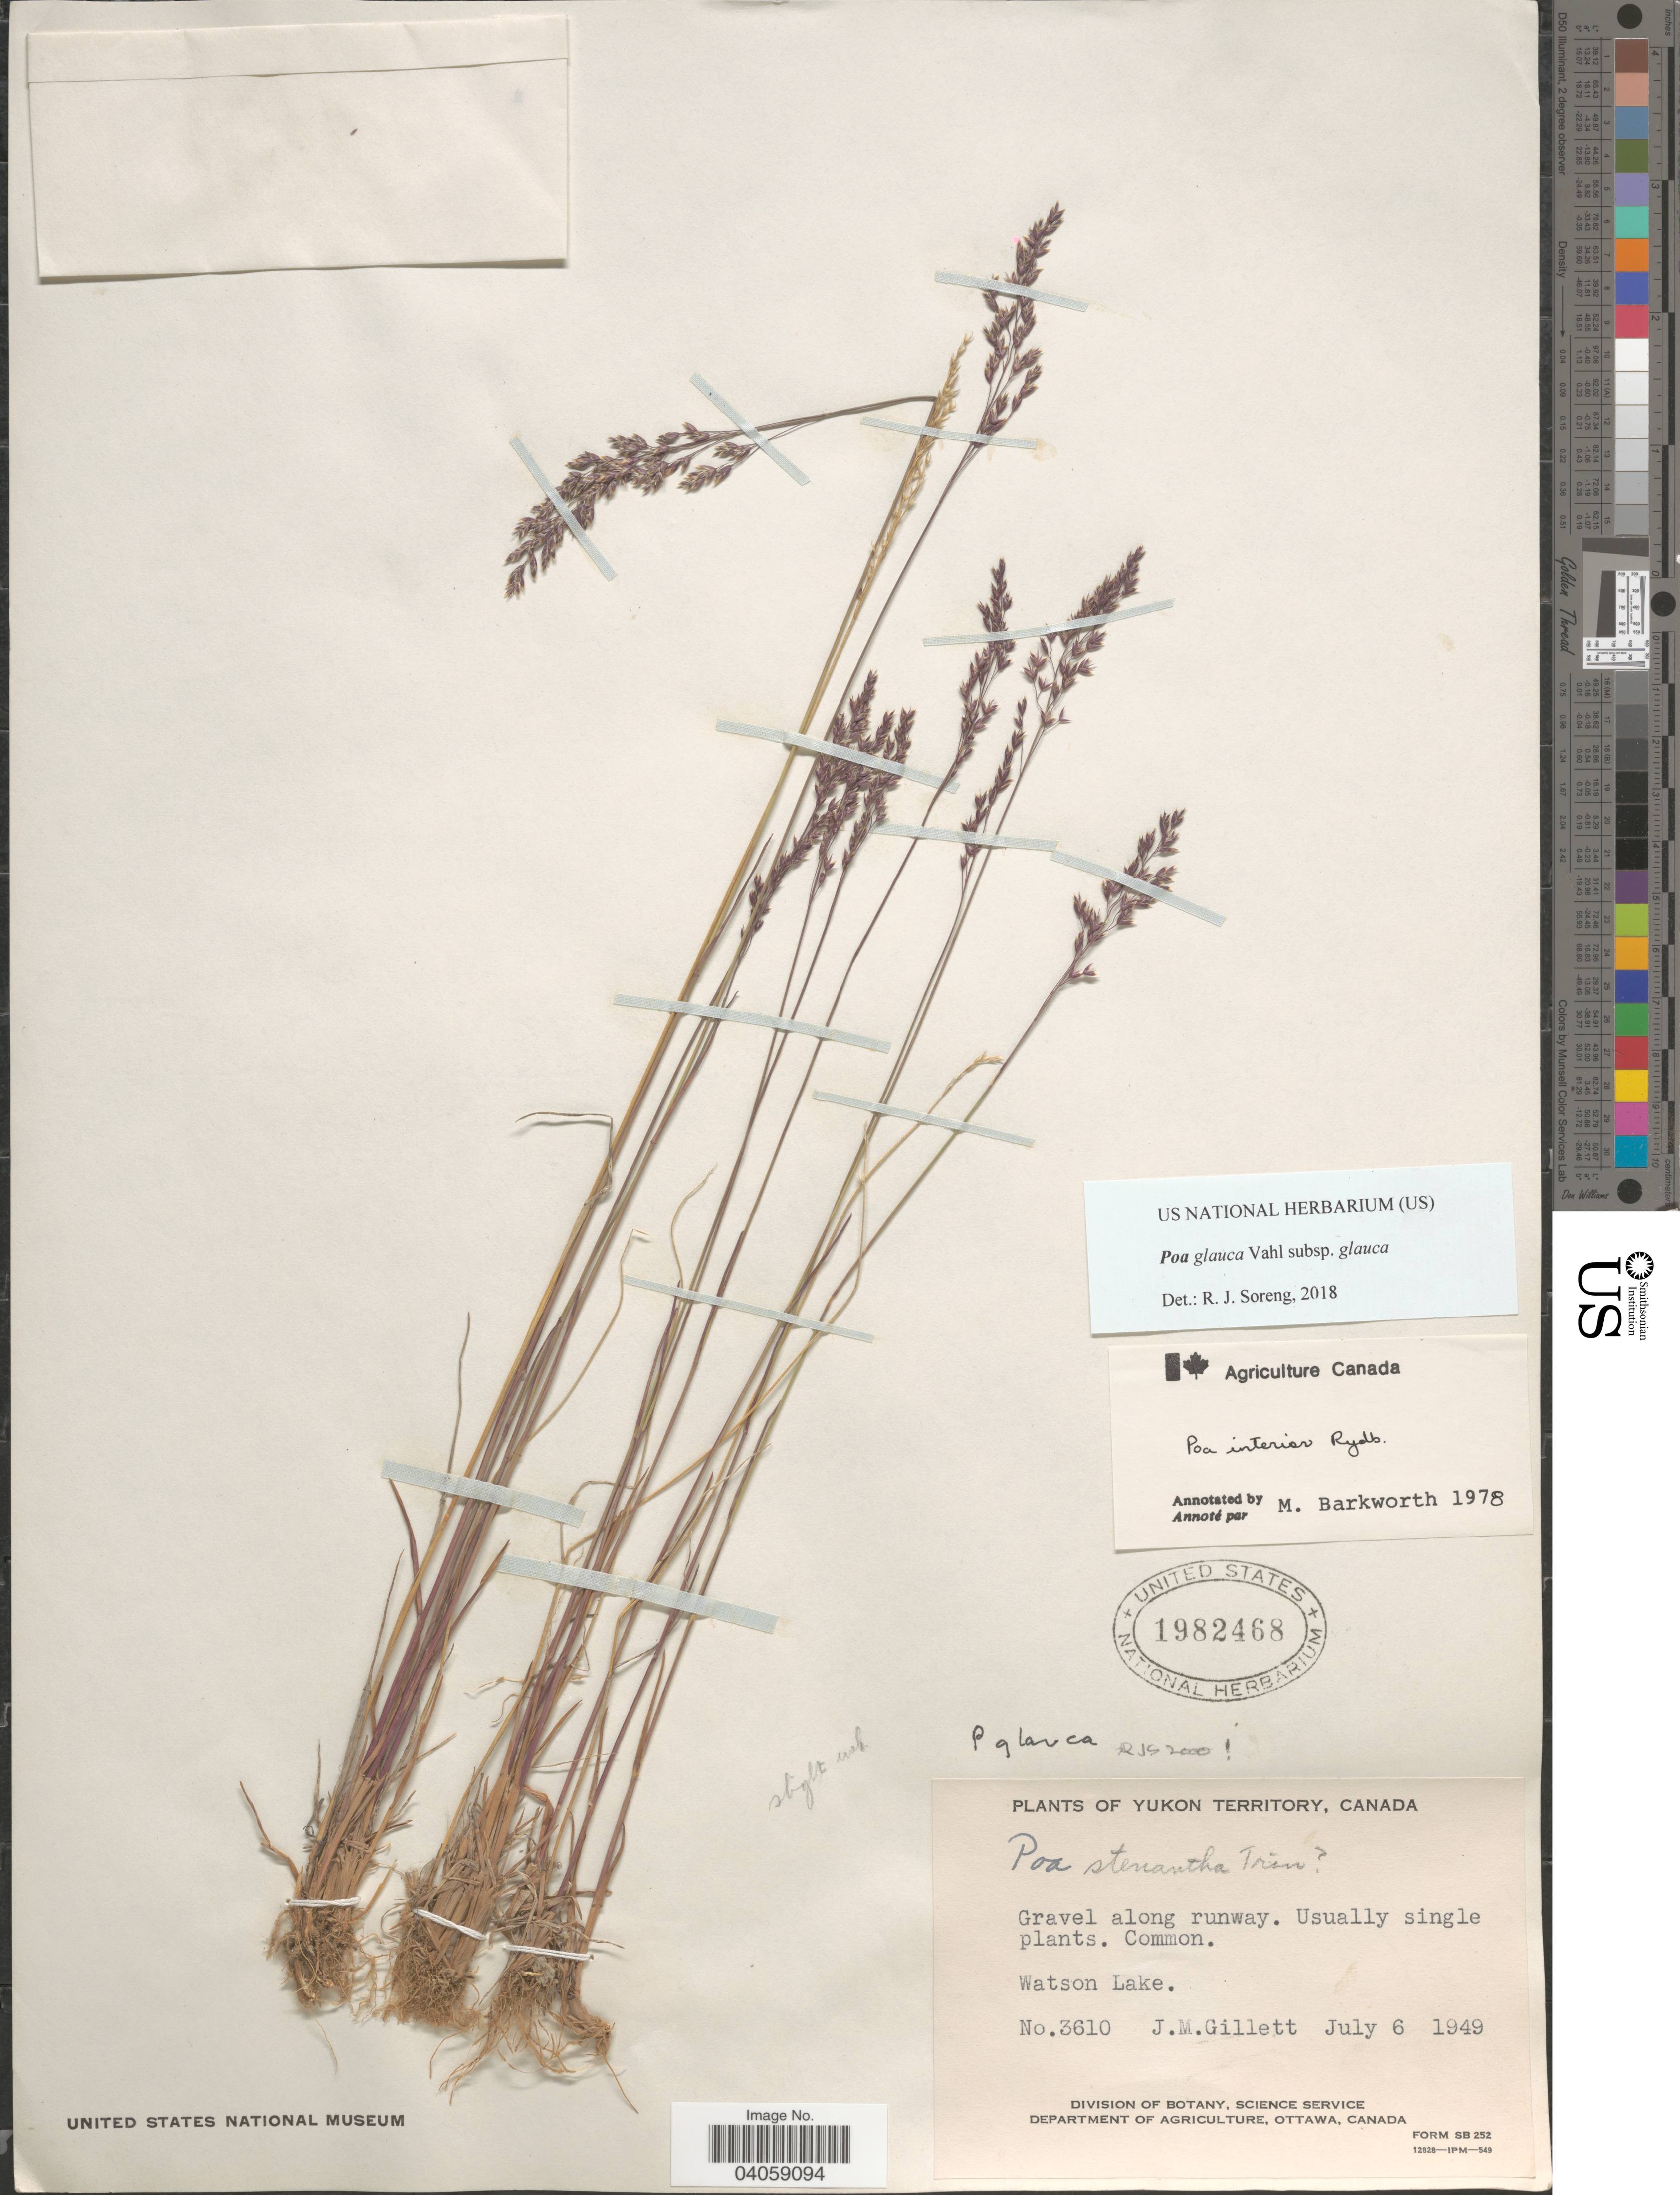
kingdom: Plantae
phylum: Tracheophyta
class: Liliopsida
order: Poales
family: Poaceae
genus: Poa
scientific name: Poa glauca subsp. glauca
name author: Vahl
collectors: J. M. Gillett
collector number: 3610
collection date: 1949-07-06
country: Canada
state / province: Yukon Territory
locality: Gravel along runway. Watson Lake.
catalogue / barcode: US 1982468